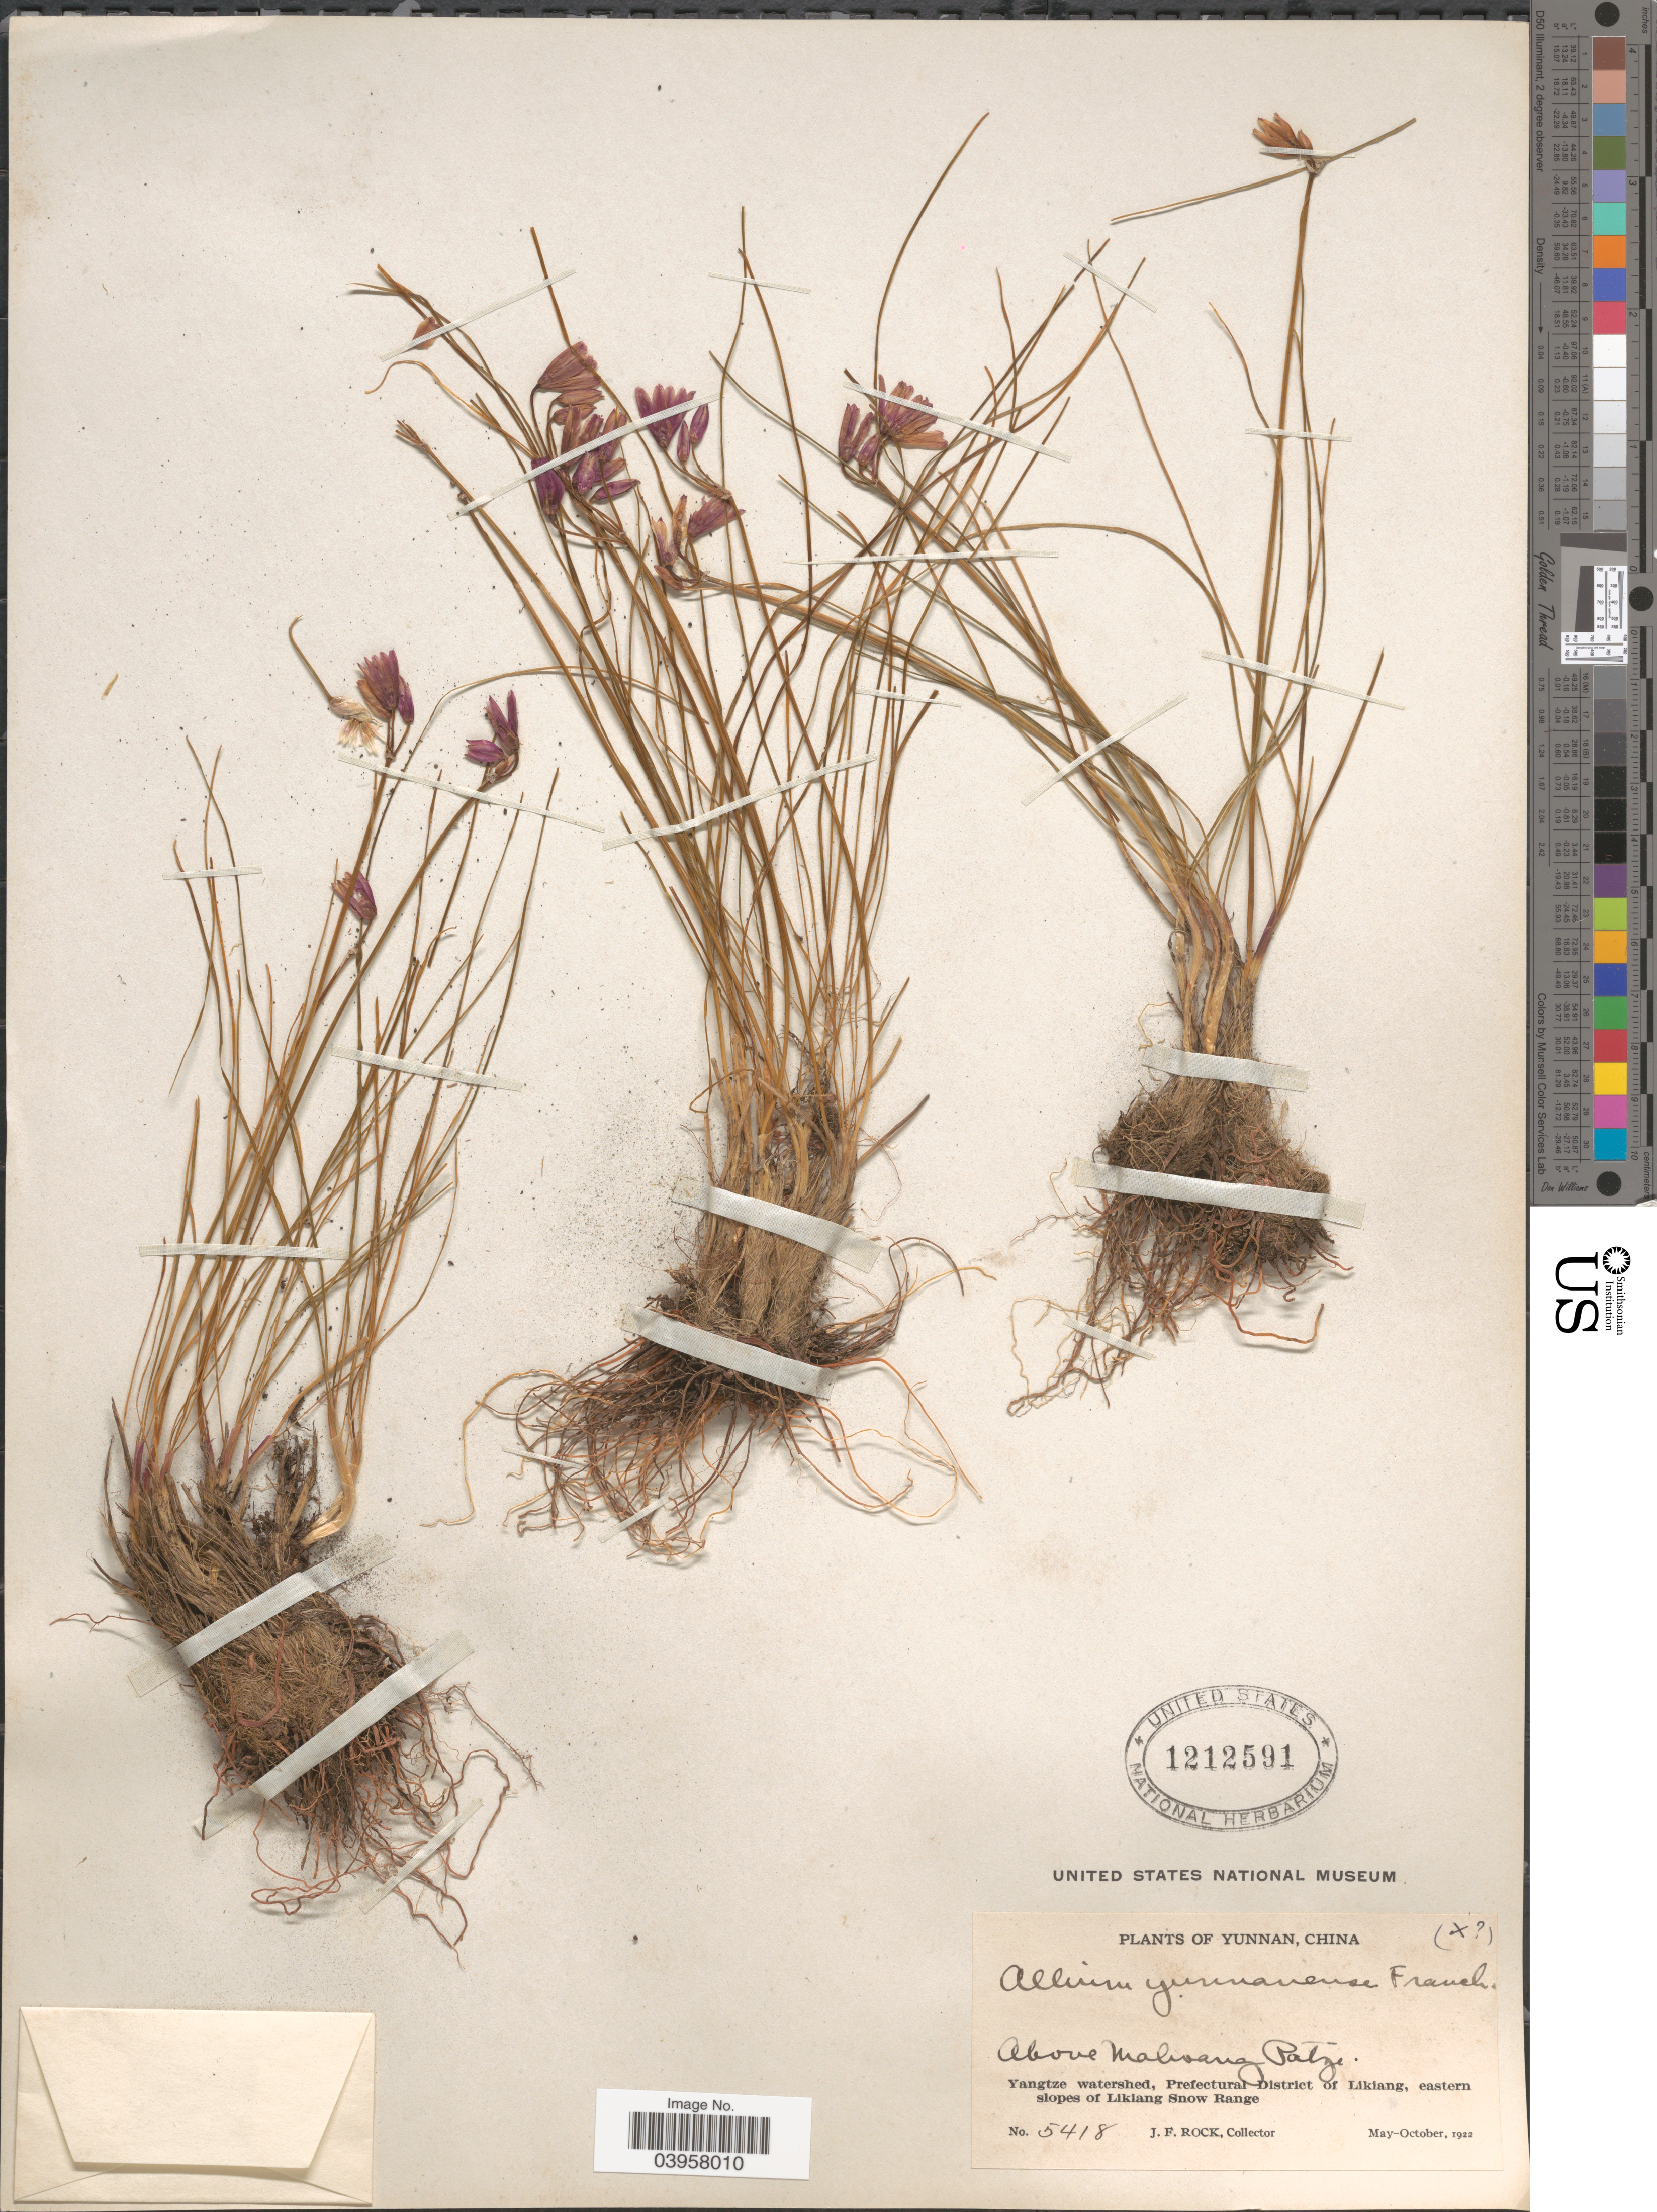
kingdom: Plantae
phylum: Tracheophyta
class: Liliopsida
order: Asparagales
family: Amaryllidaceae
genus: Allium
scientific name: Allium yunnanense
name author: Diels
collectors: J. Rock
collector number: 5418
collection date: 1922-05/1922-10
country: China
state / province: Yunnan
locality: Above Mahoang Patze. Yangtze watershed, Prefectural District of Likiang, eastern slopes of Likiang Snow Range.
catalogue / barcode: US 1212591